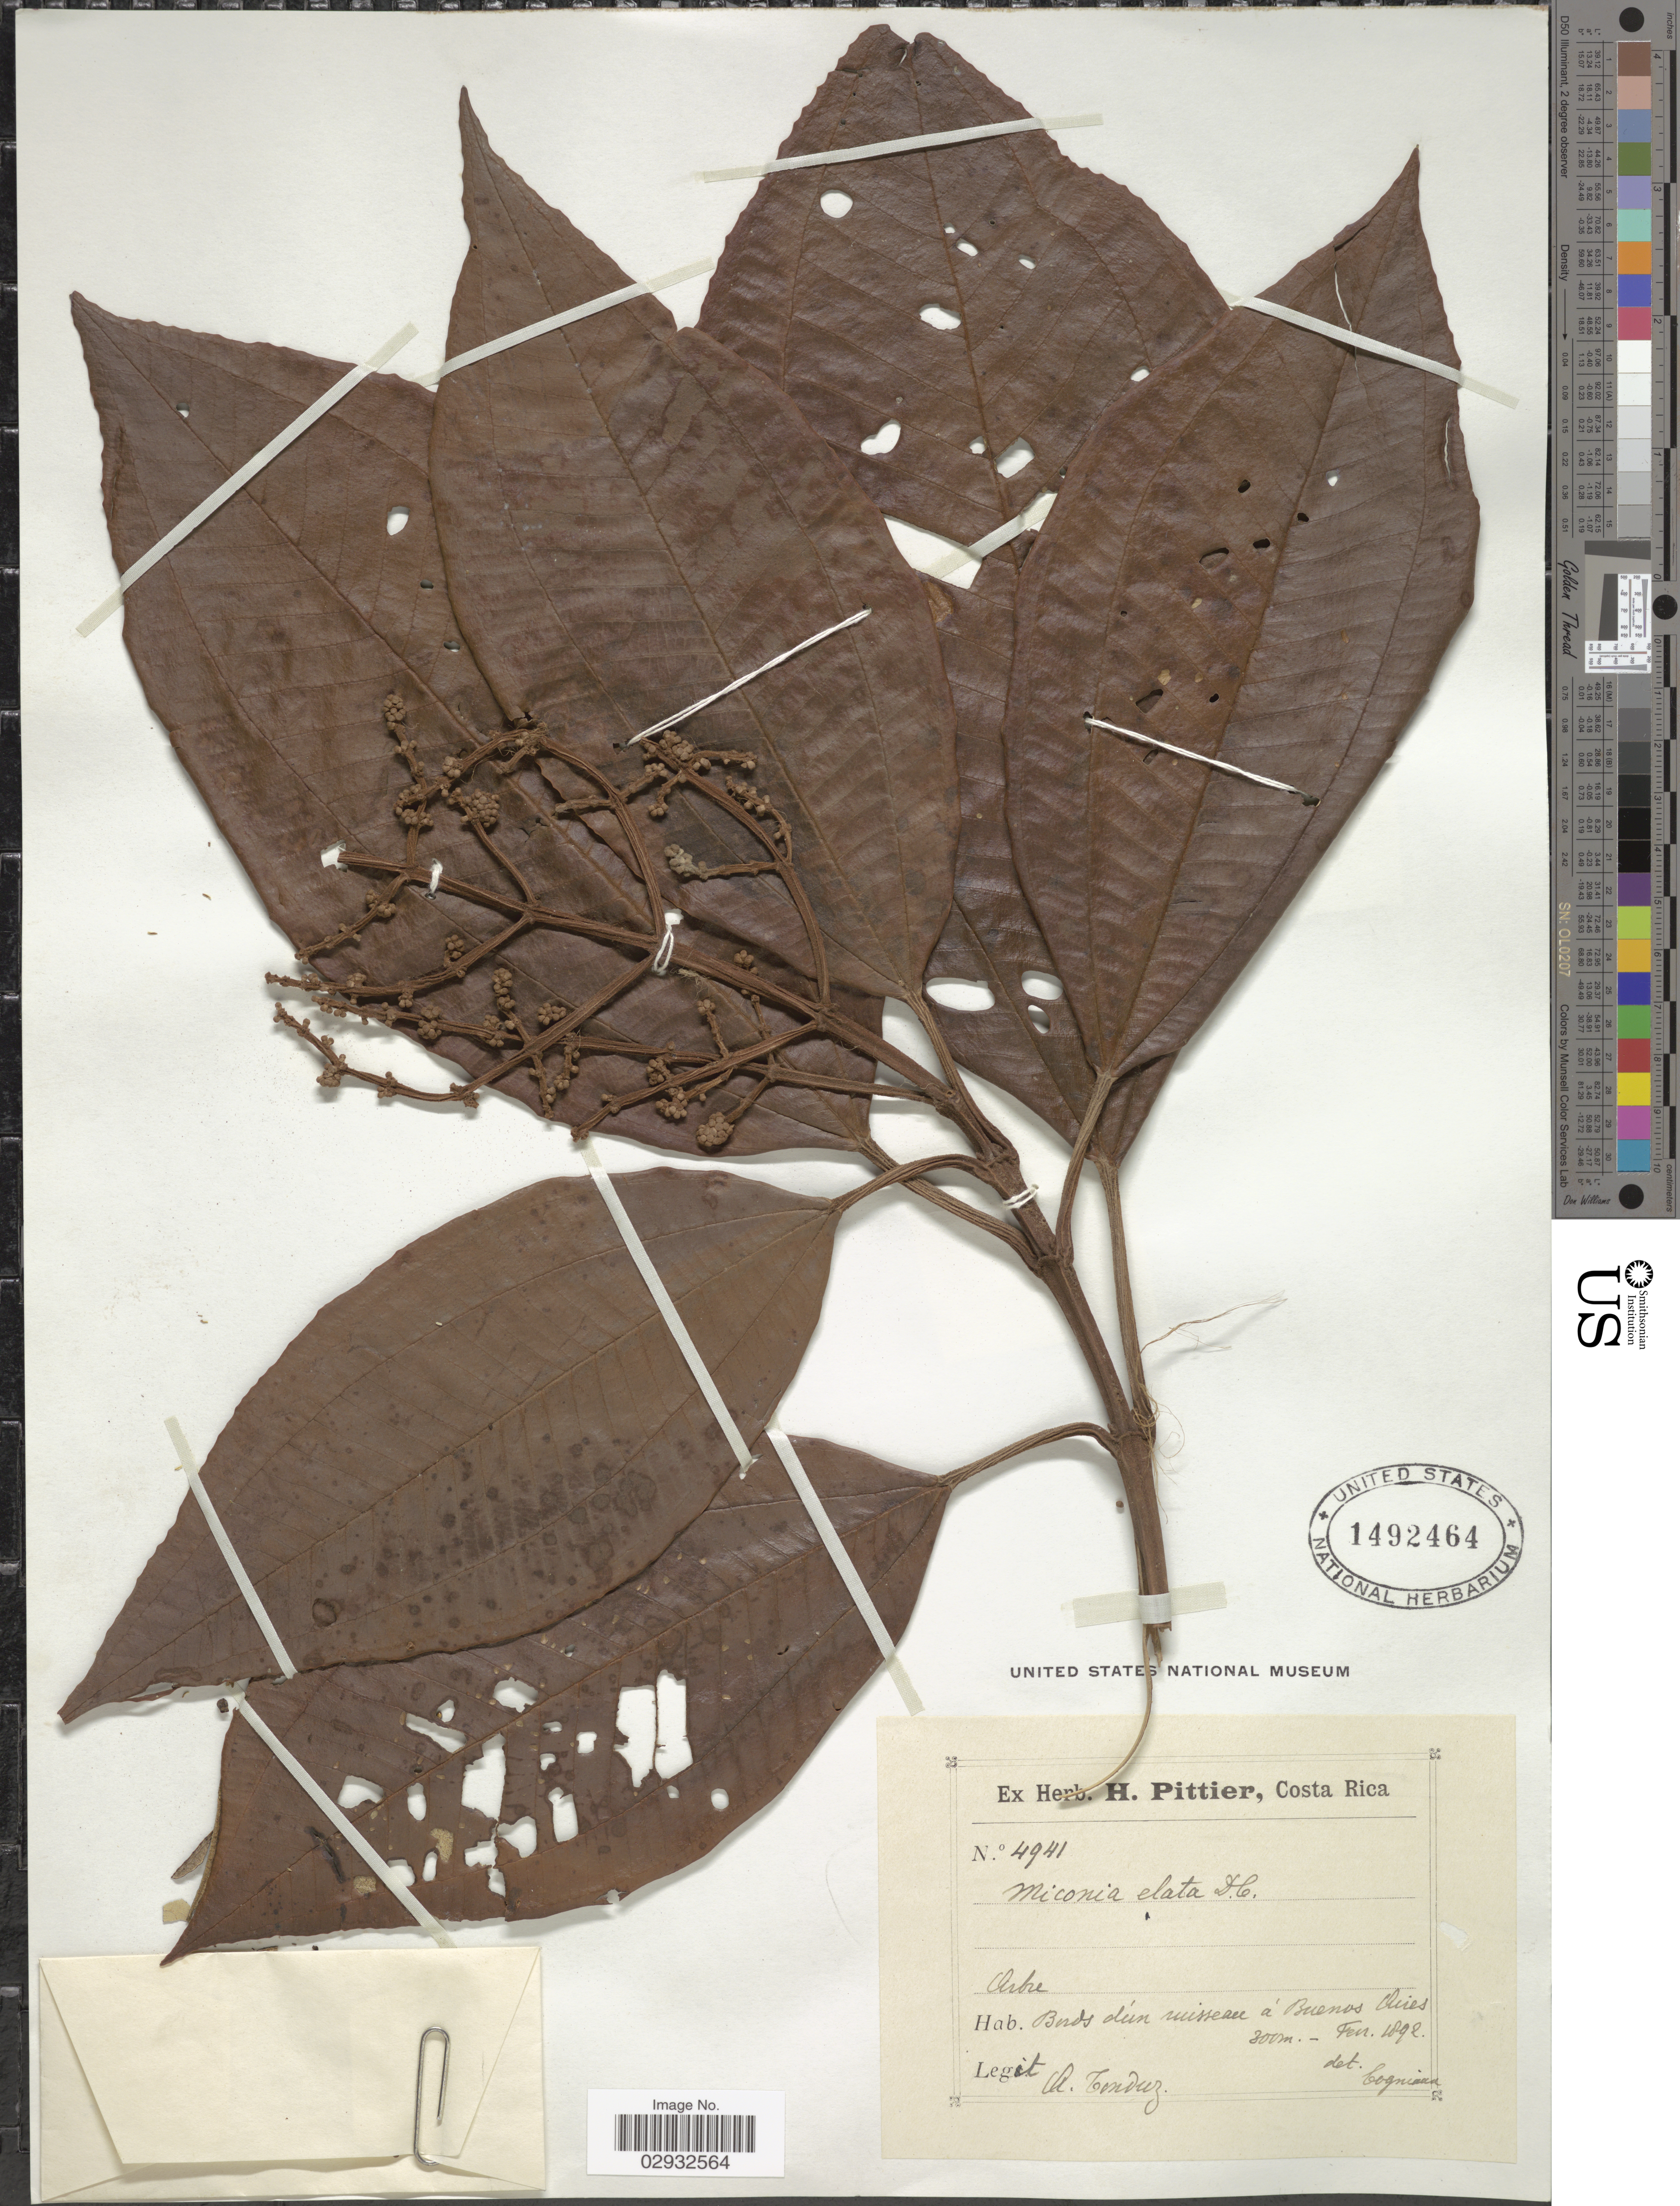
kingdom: Plantae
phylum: Tracheophyta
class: Magnoliopsida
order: Myrtales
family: Melastomataceae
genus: Miconia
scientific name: Miconia elata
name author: (Sw.) DC.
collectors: A. Tonduz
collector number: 4941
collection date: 1892-02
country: Costa Rica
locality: Bords dún ruisseau á Buenos Aires.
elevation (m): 300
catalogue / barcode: US 1492464